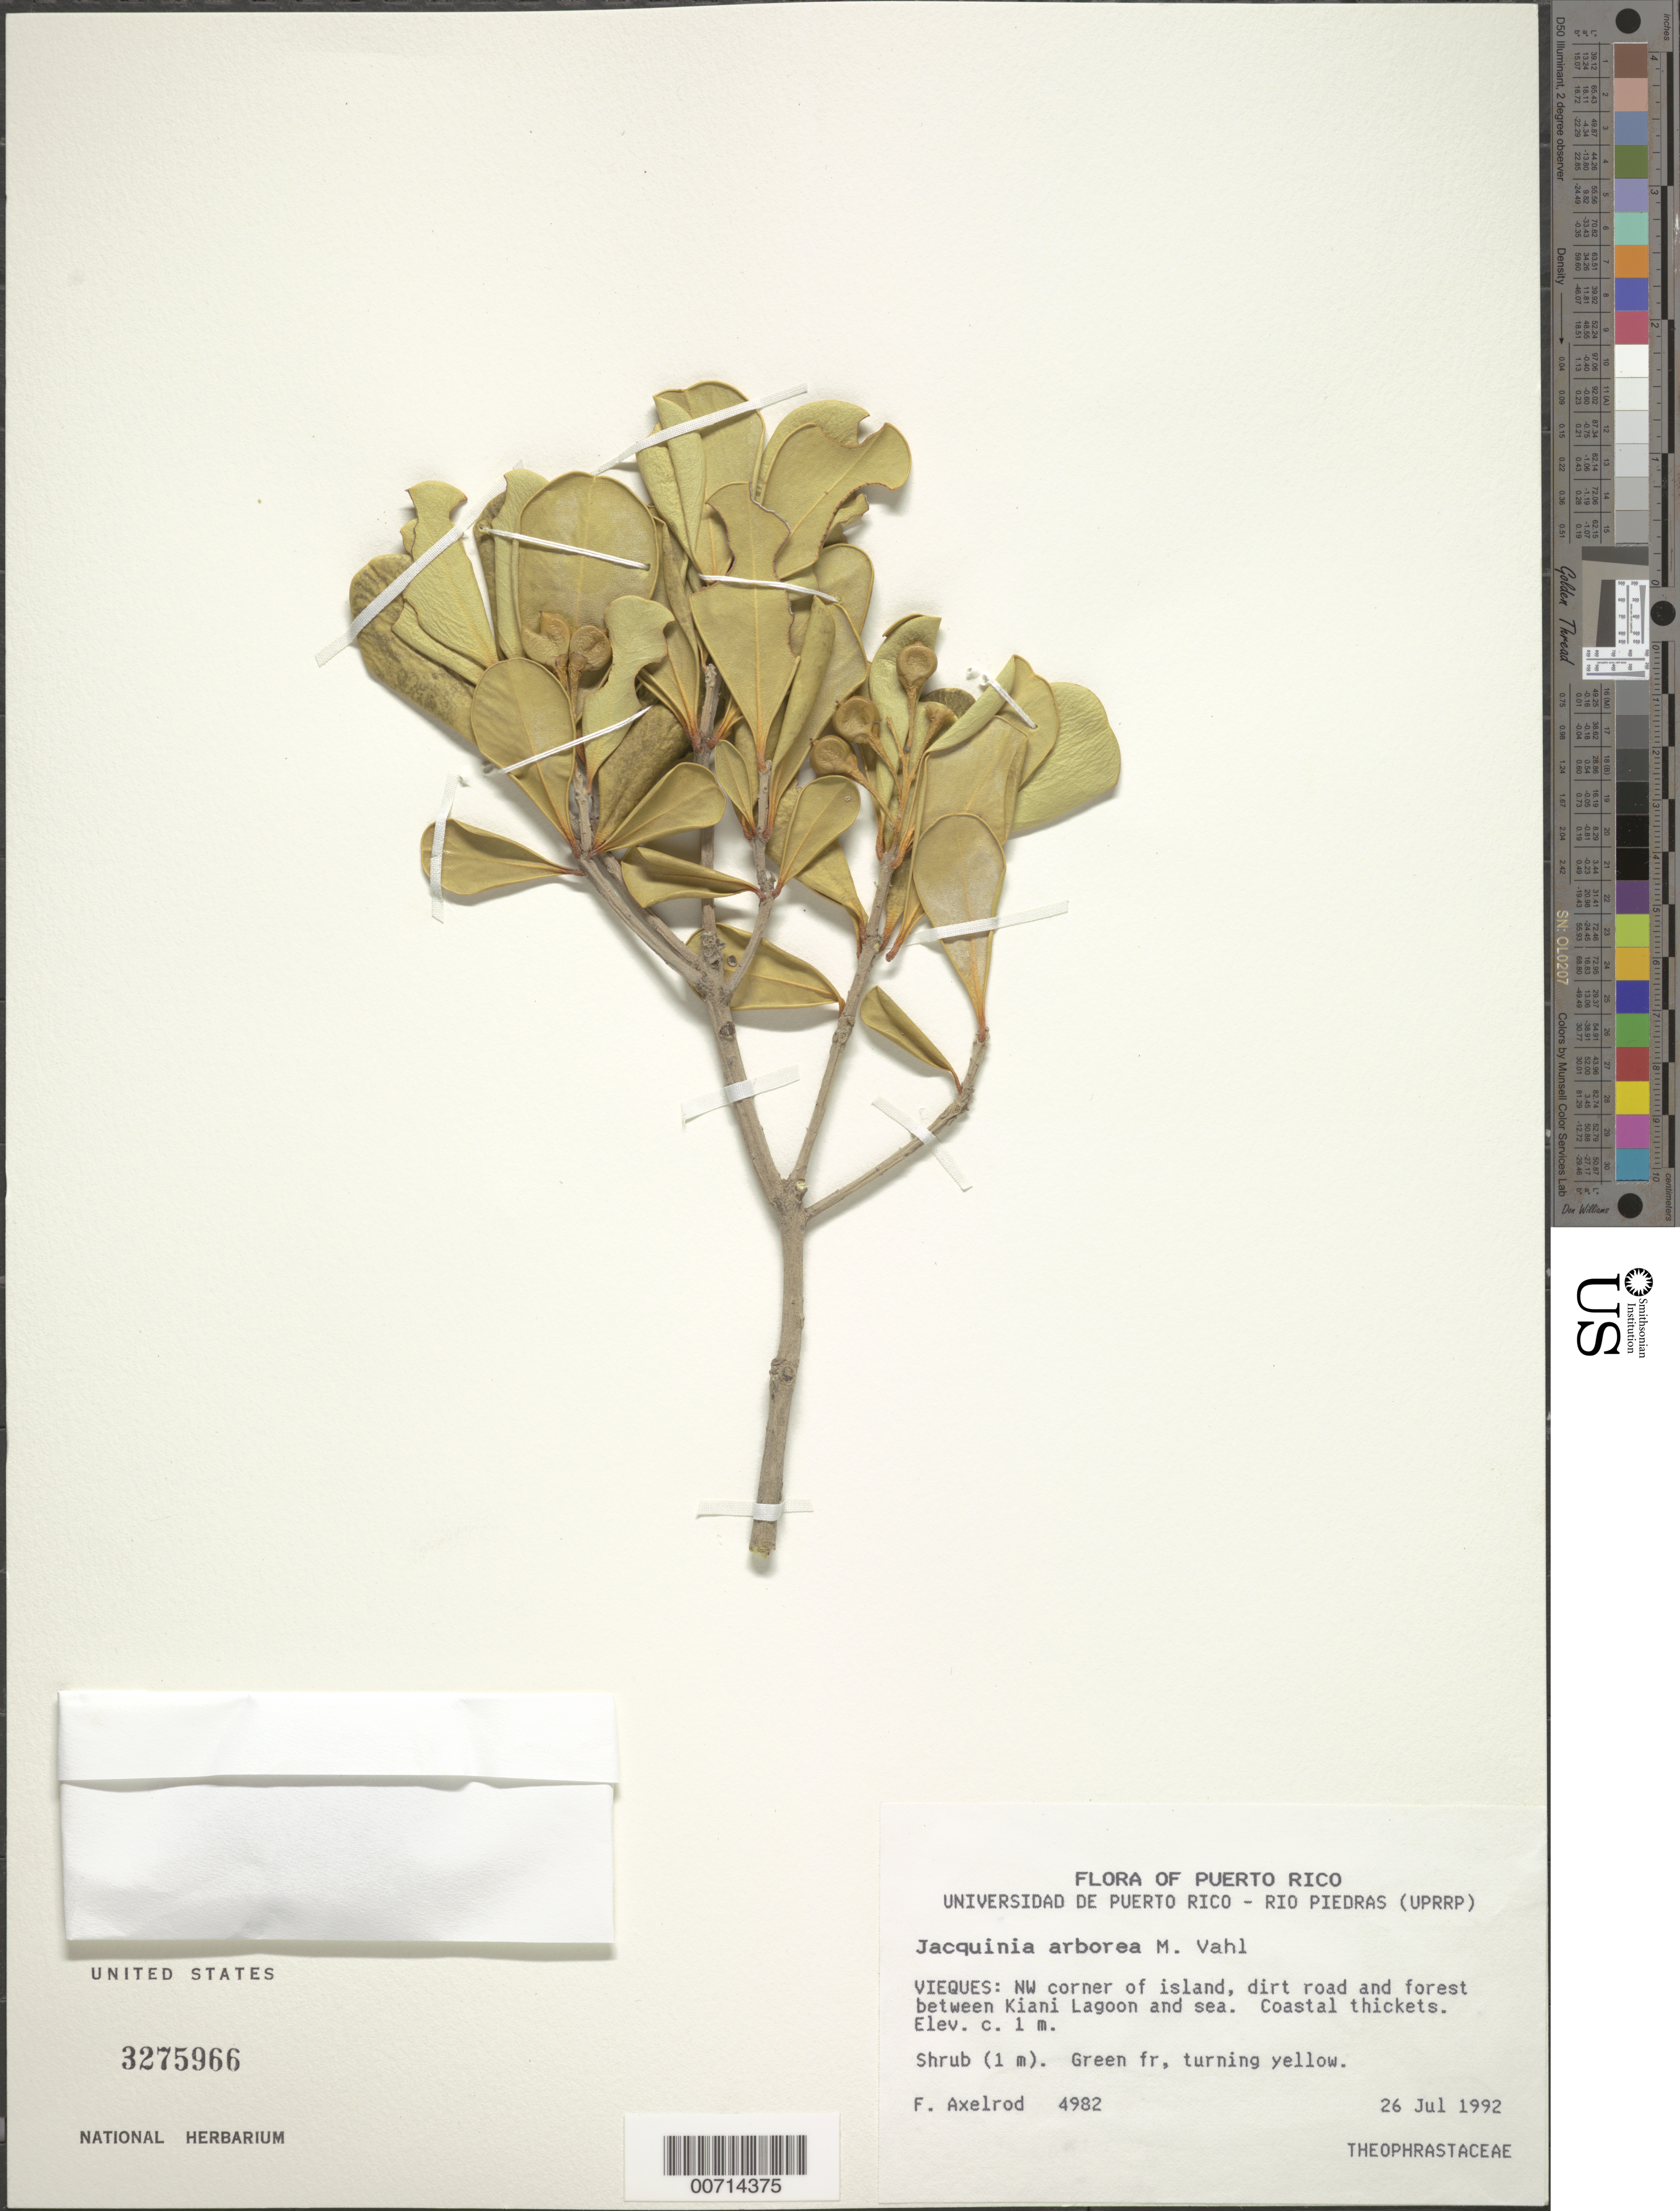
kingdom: Plantae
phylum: Tracheophyta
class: Magnoliopsida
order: Ericales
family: Primulaceae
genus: Jacquinia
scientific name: Jacquinia arborea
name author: Vahl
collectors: F. S. Axelrod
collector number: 4982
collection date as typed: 26 Jul 1992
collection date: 1992-07-26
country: Puerto Rico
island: Vieques I.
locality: NW corner of island, dirt road and forest btw Kiani Lagoon and sea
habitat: Coastal thickets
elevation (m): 1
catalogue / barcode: US 3275966